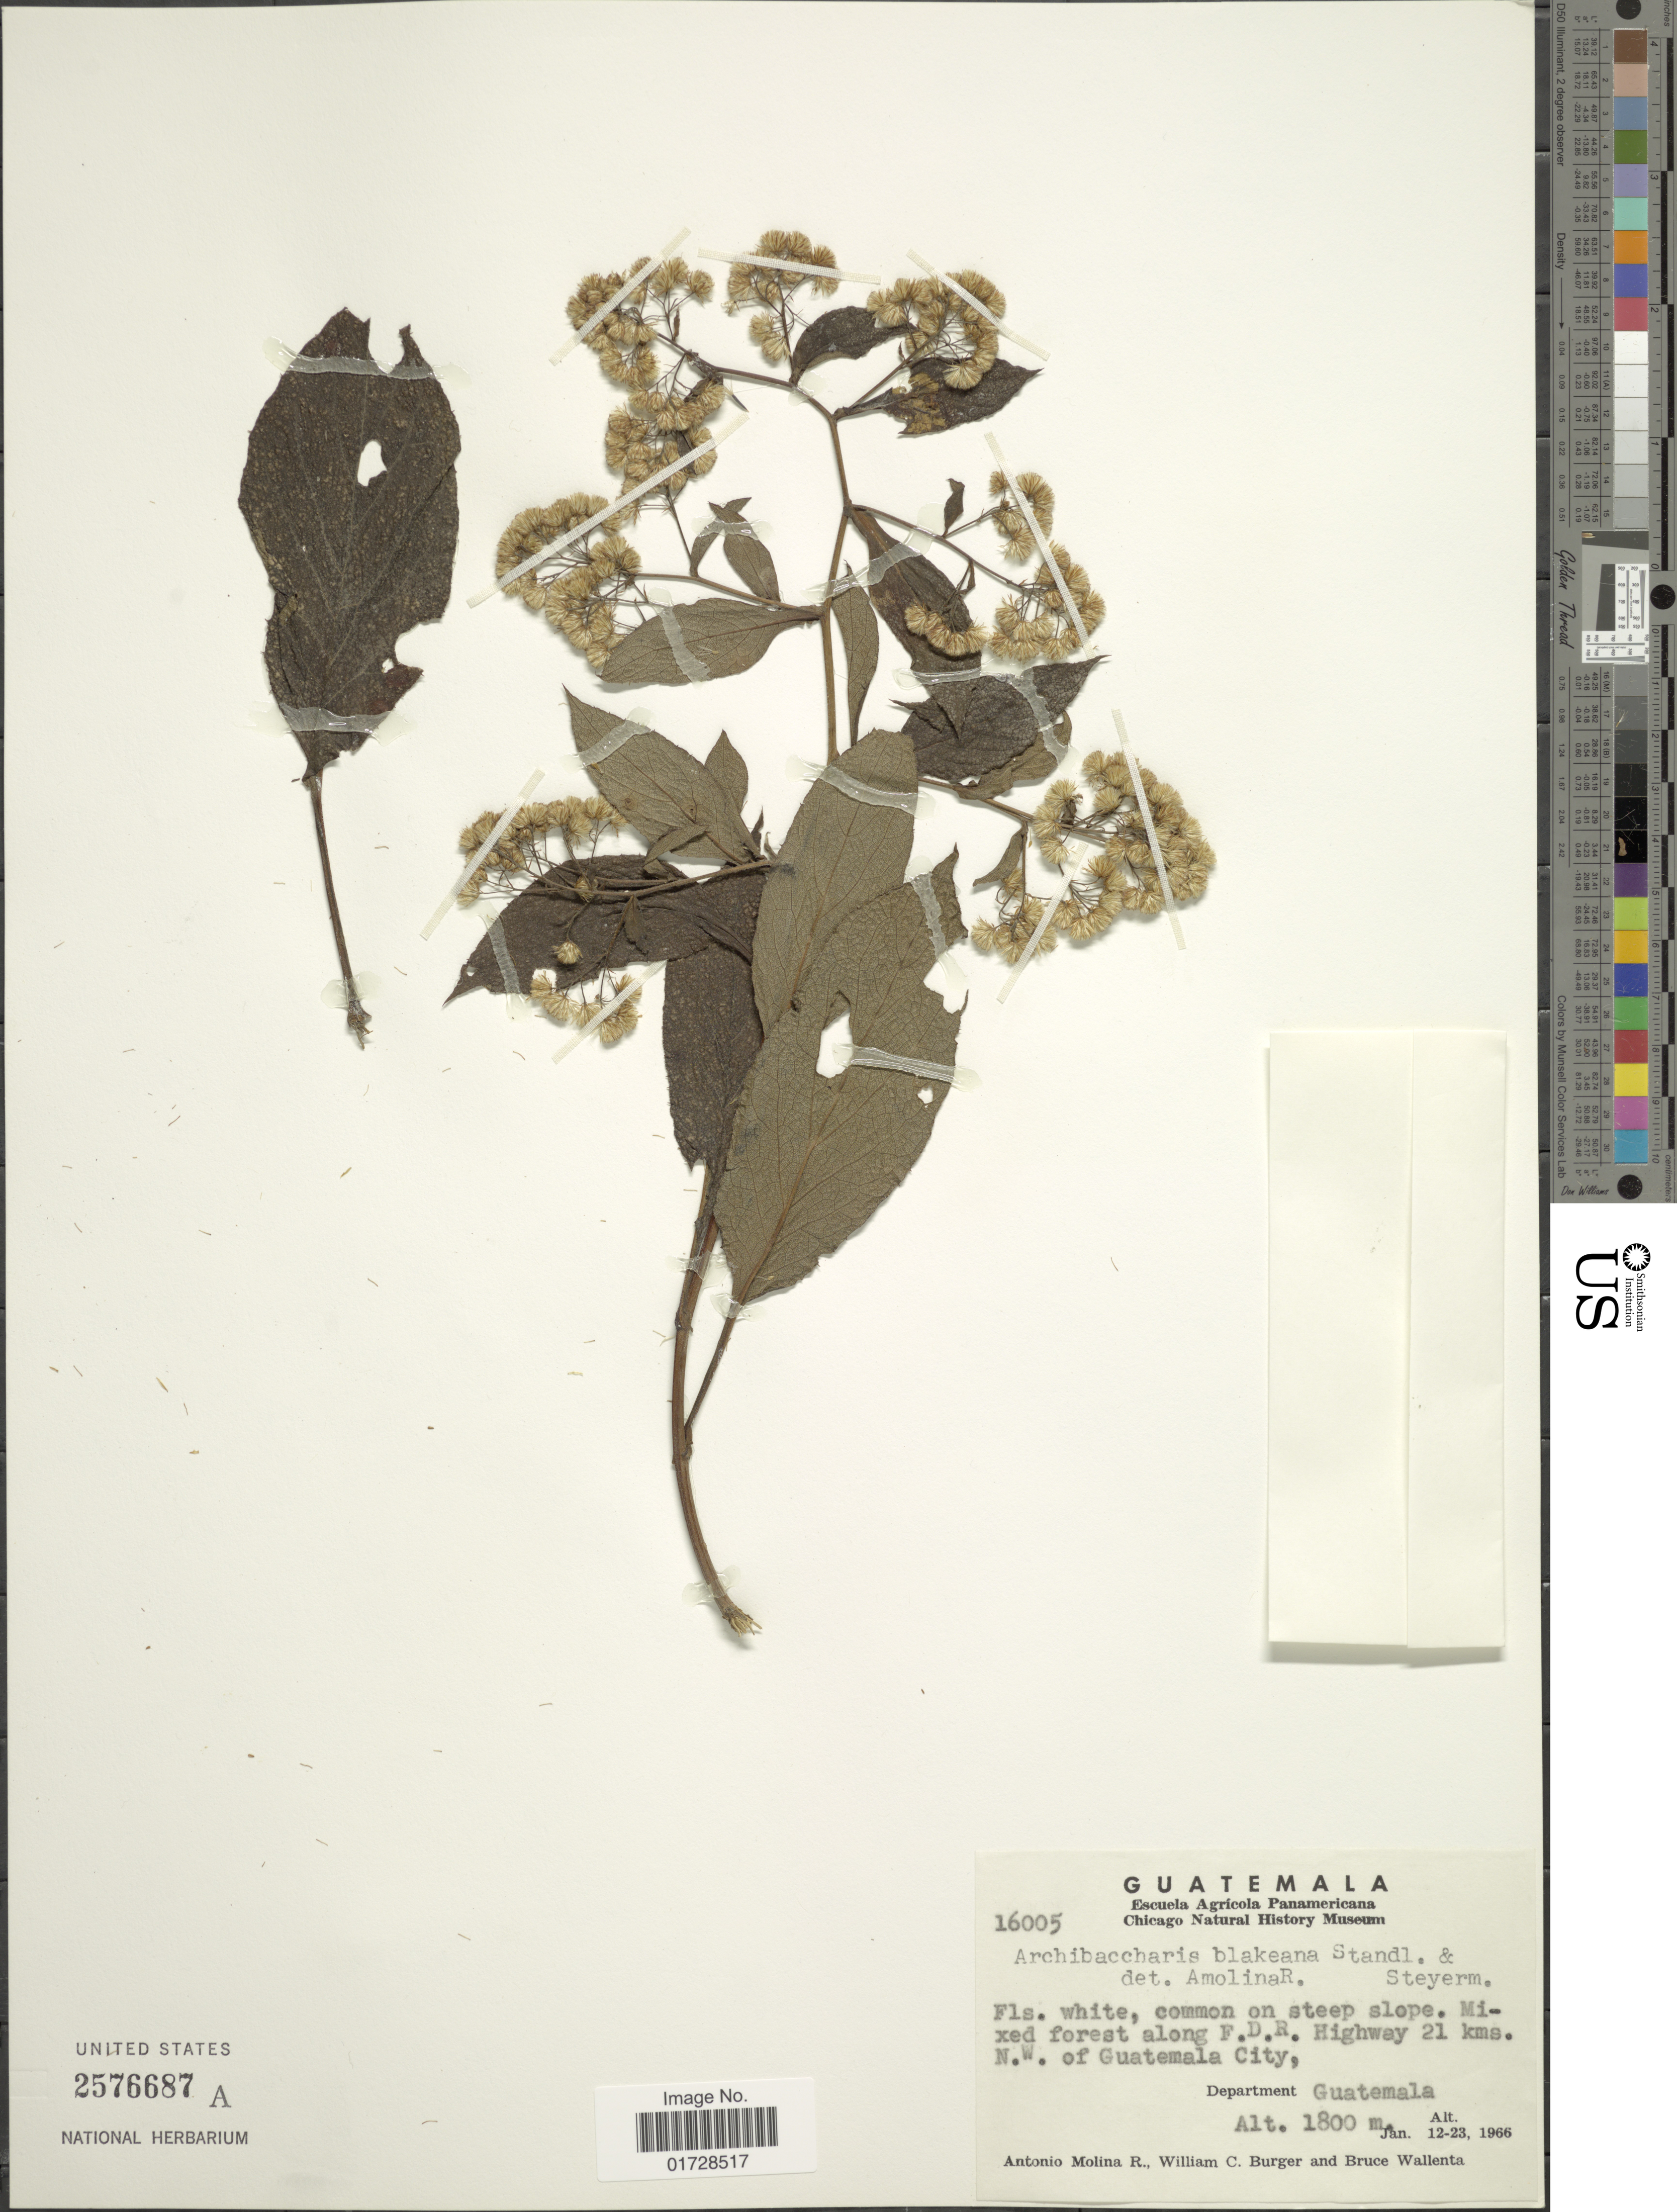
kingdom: Plantae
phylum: Tracheophyta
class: Magnoliopsida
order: Asterales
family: Asteraceae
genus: Archibaccharis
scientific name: Archibaccharis blakeana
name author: Standl. & Steyerm.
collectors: A. Molina R., W. Burger & B. Wallenta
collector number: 16005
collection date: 1966-01-12/1966-01-23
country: Guatemala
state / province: Guatemala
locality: Along F. D. R. Highway 21 kms N. W. of Guatemala City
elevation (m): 1800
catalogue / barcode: US 2576687A